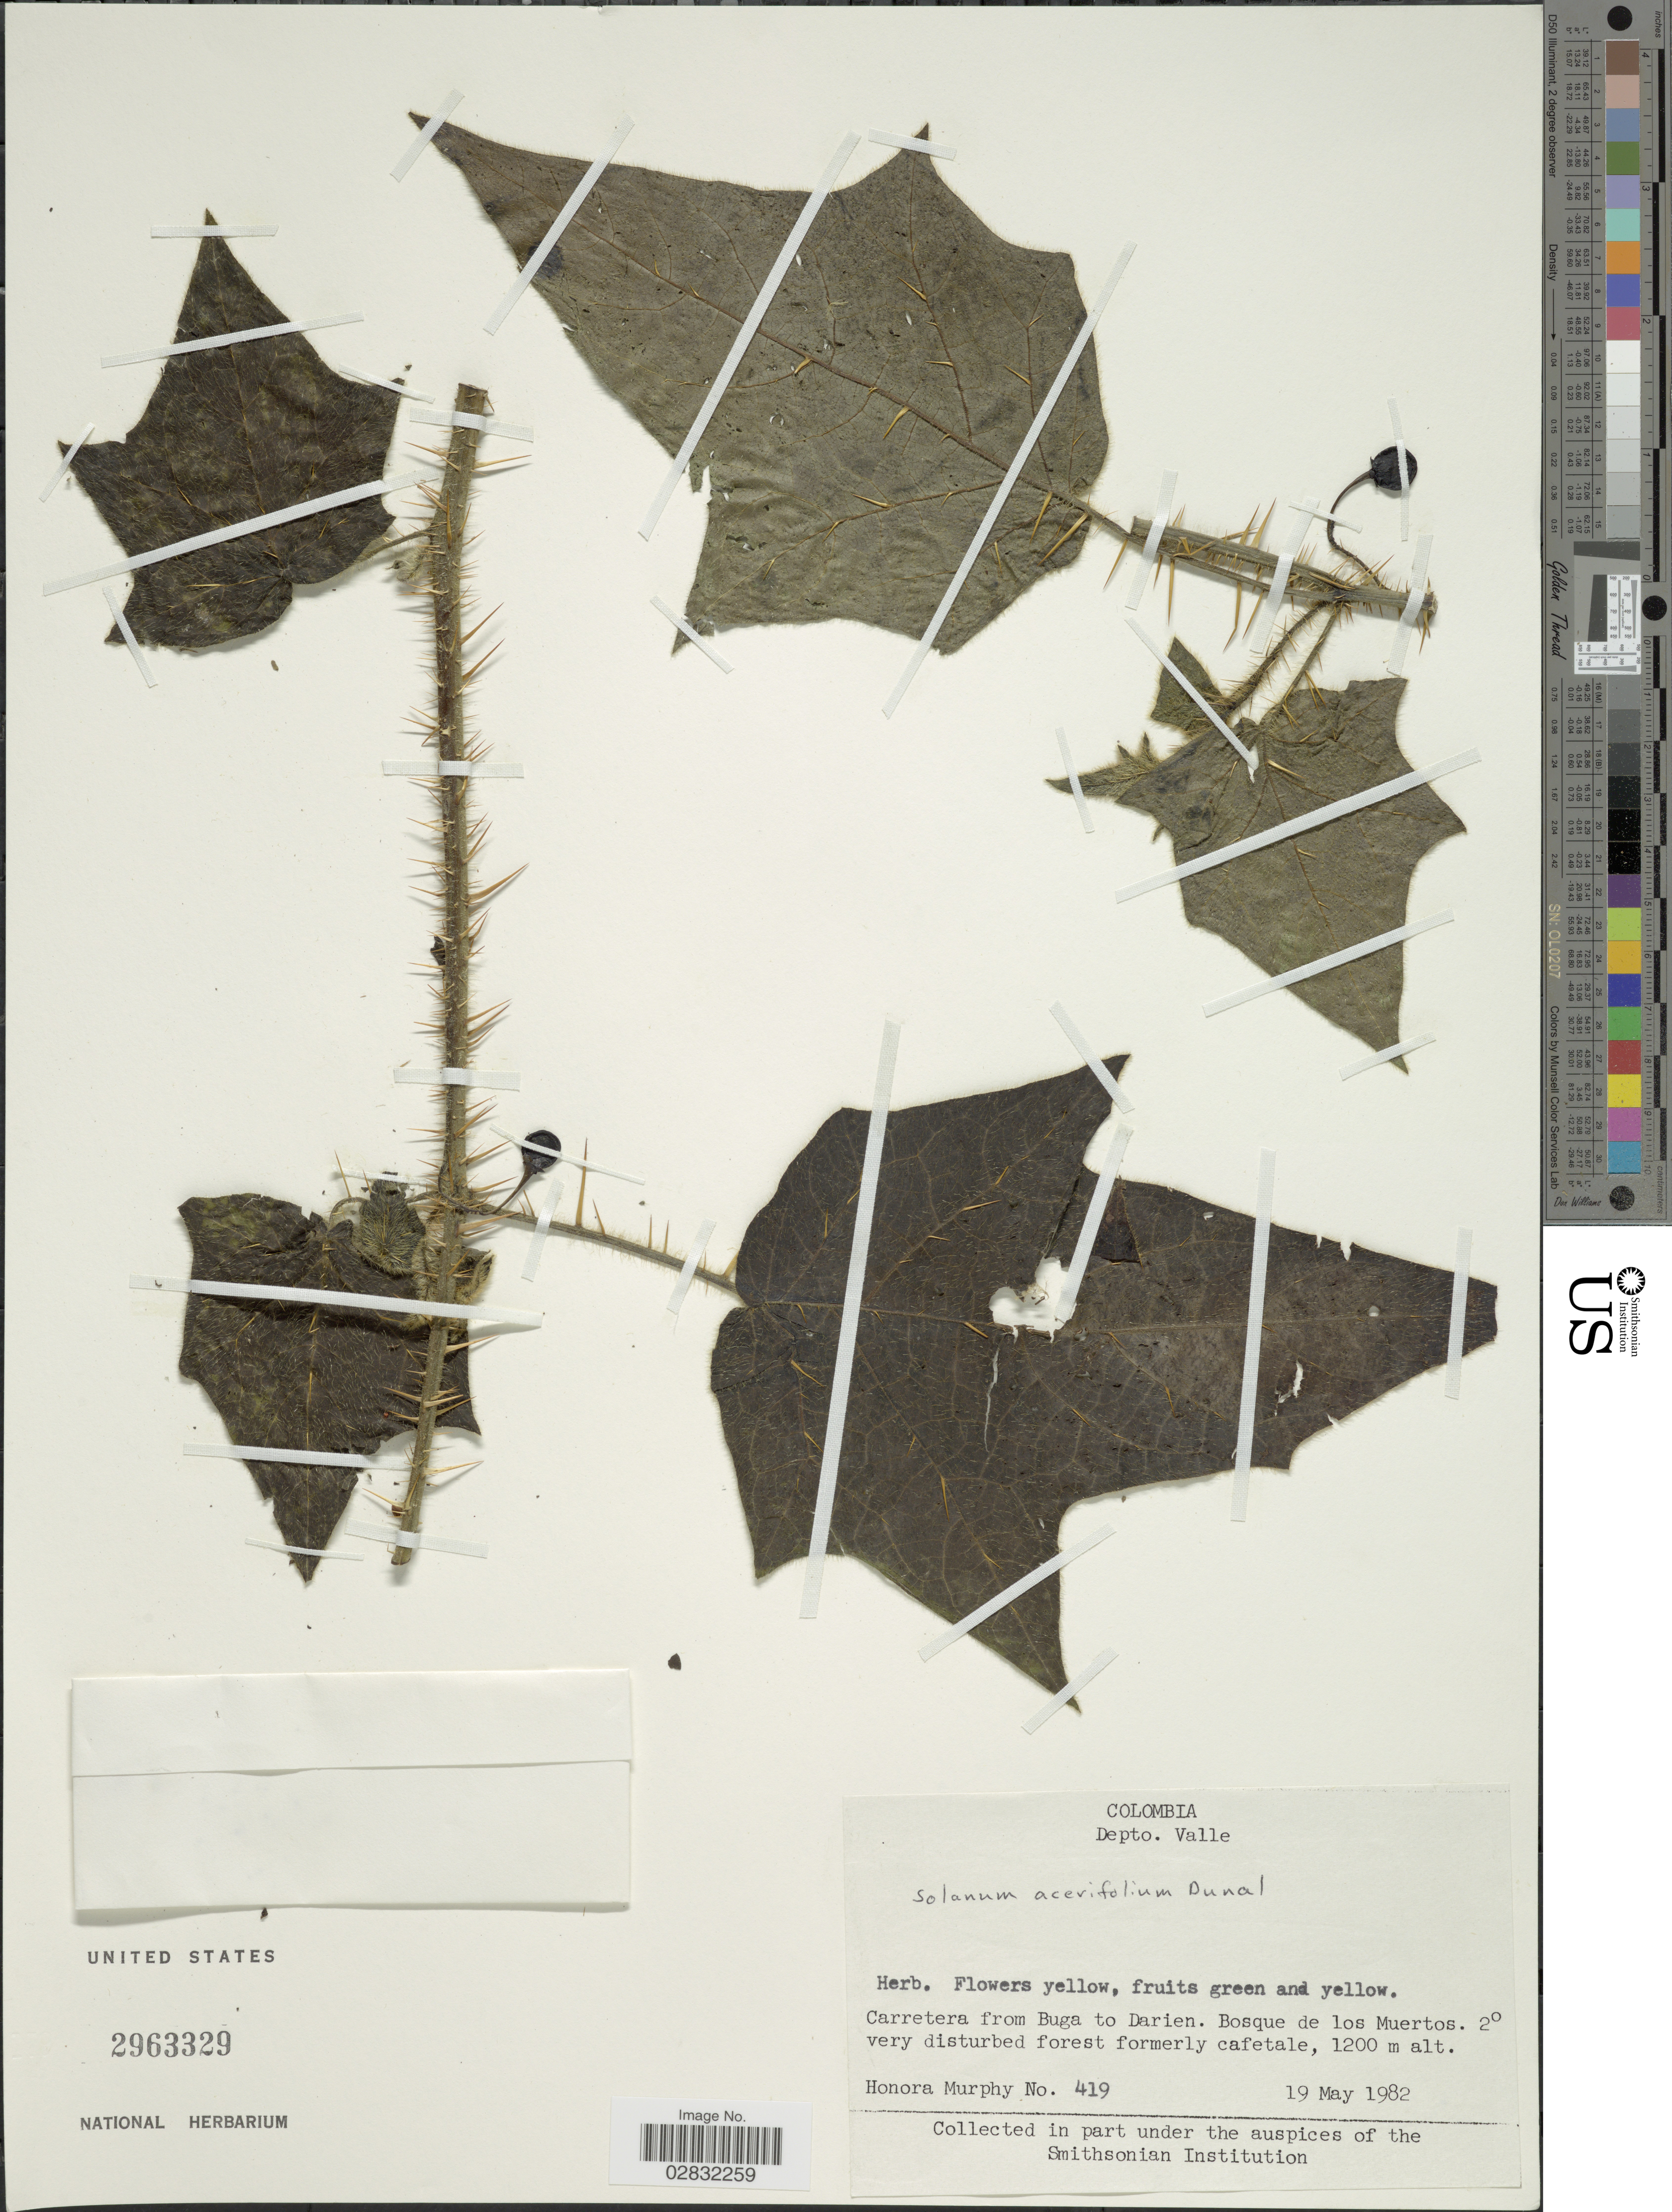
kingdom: Plantae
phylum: Tracheophyta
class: Magnoliopsida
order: Solanales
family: Solanaceae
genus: Solanum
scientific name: Solanum acerifolium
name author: Humb. & Bonpl. ex Dunal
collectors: H. Murphy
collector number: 419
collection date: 1982-05-19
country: Colombia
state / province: Valle del Cauca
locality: Depto. Valle, Carretera from Buga to Darien, Bosque de los Muertos.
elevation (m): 1200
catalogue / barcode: US 2963329